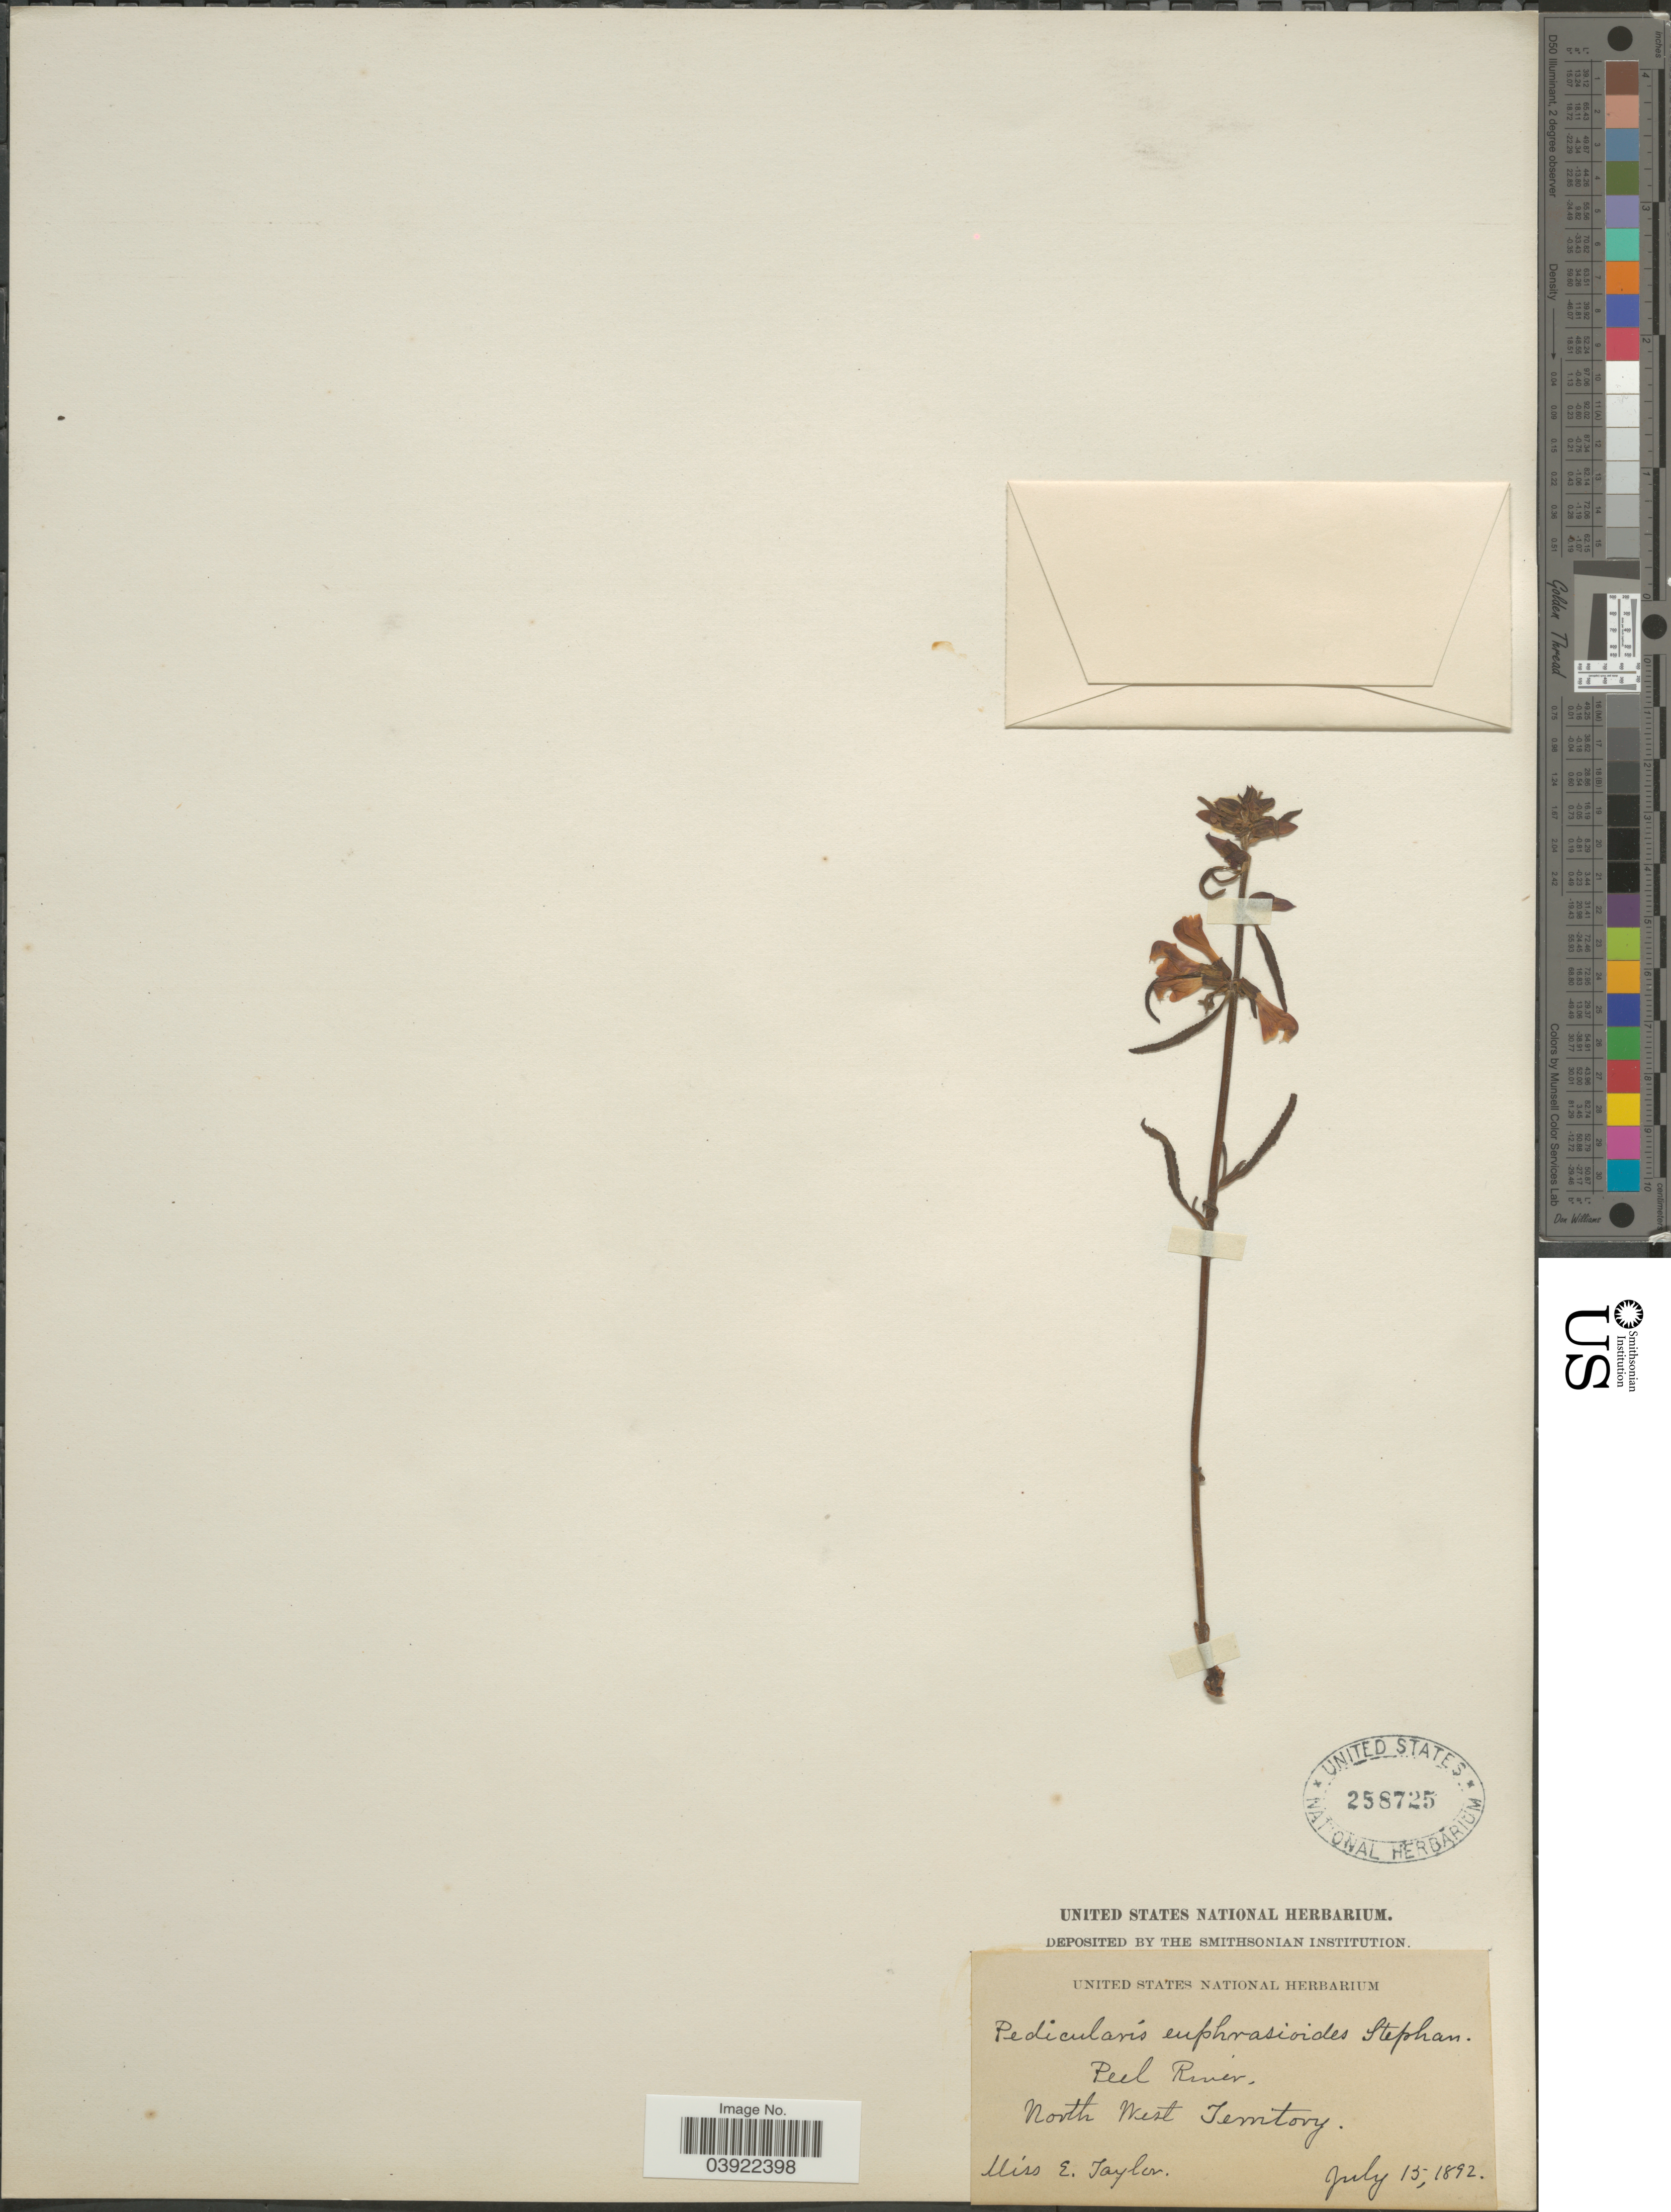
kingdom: Plantae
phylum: Tracheophyta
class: Magnoliopsida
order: Lamiales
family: Orobanchaceae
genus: Pedicularis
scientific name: Pedicularis labradorica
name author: Wirsing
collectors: E. Taylor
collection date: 1892-07-15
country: Canada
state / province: Northwest Territories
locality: Peel River.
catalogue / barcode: US 258725